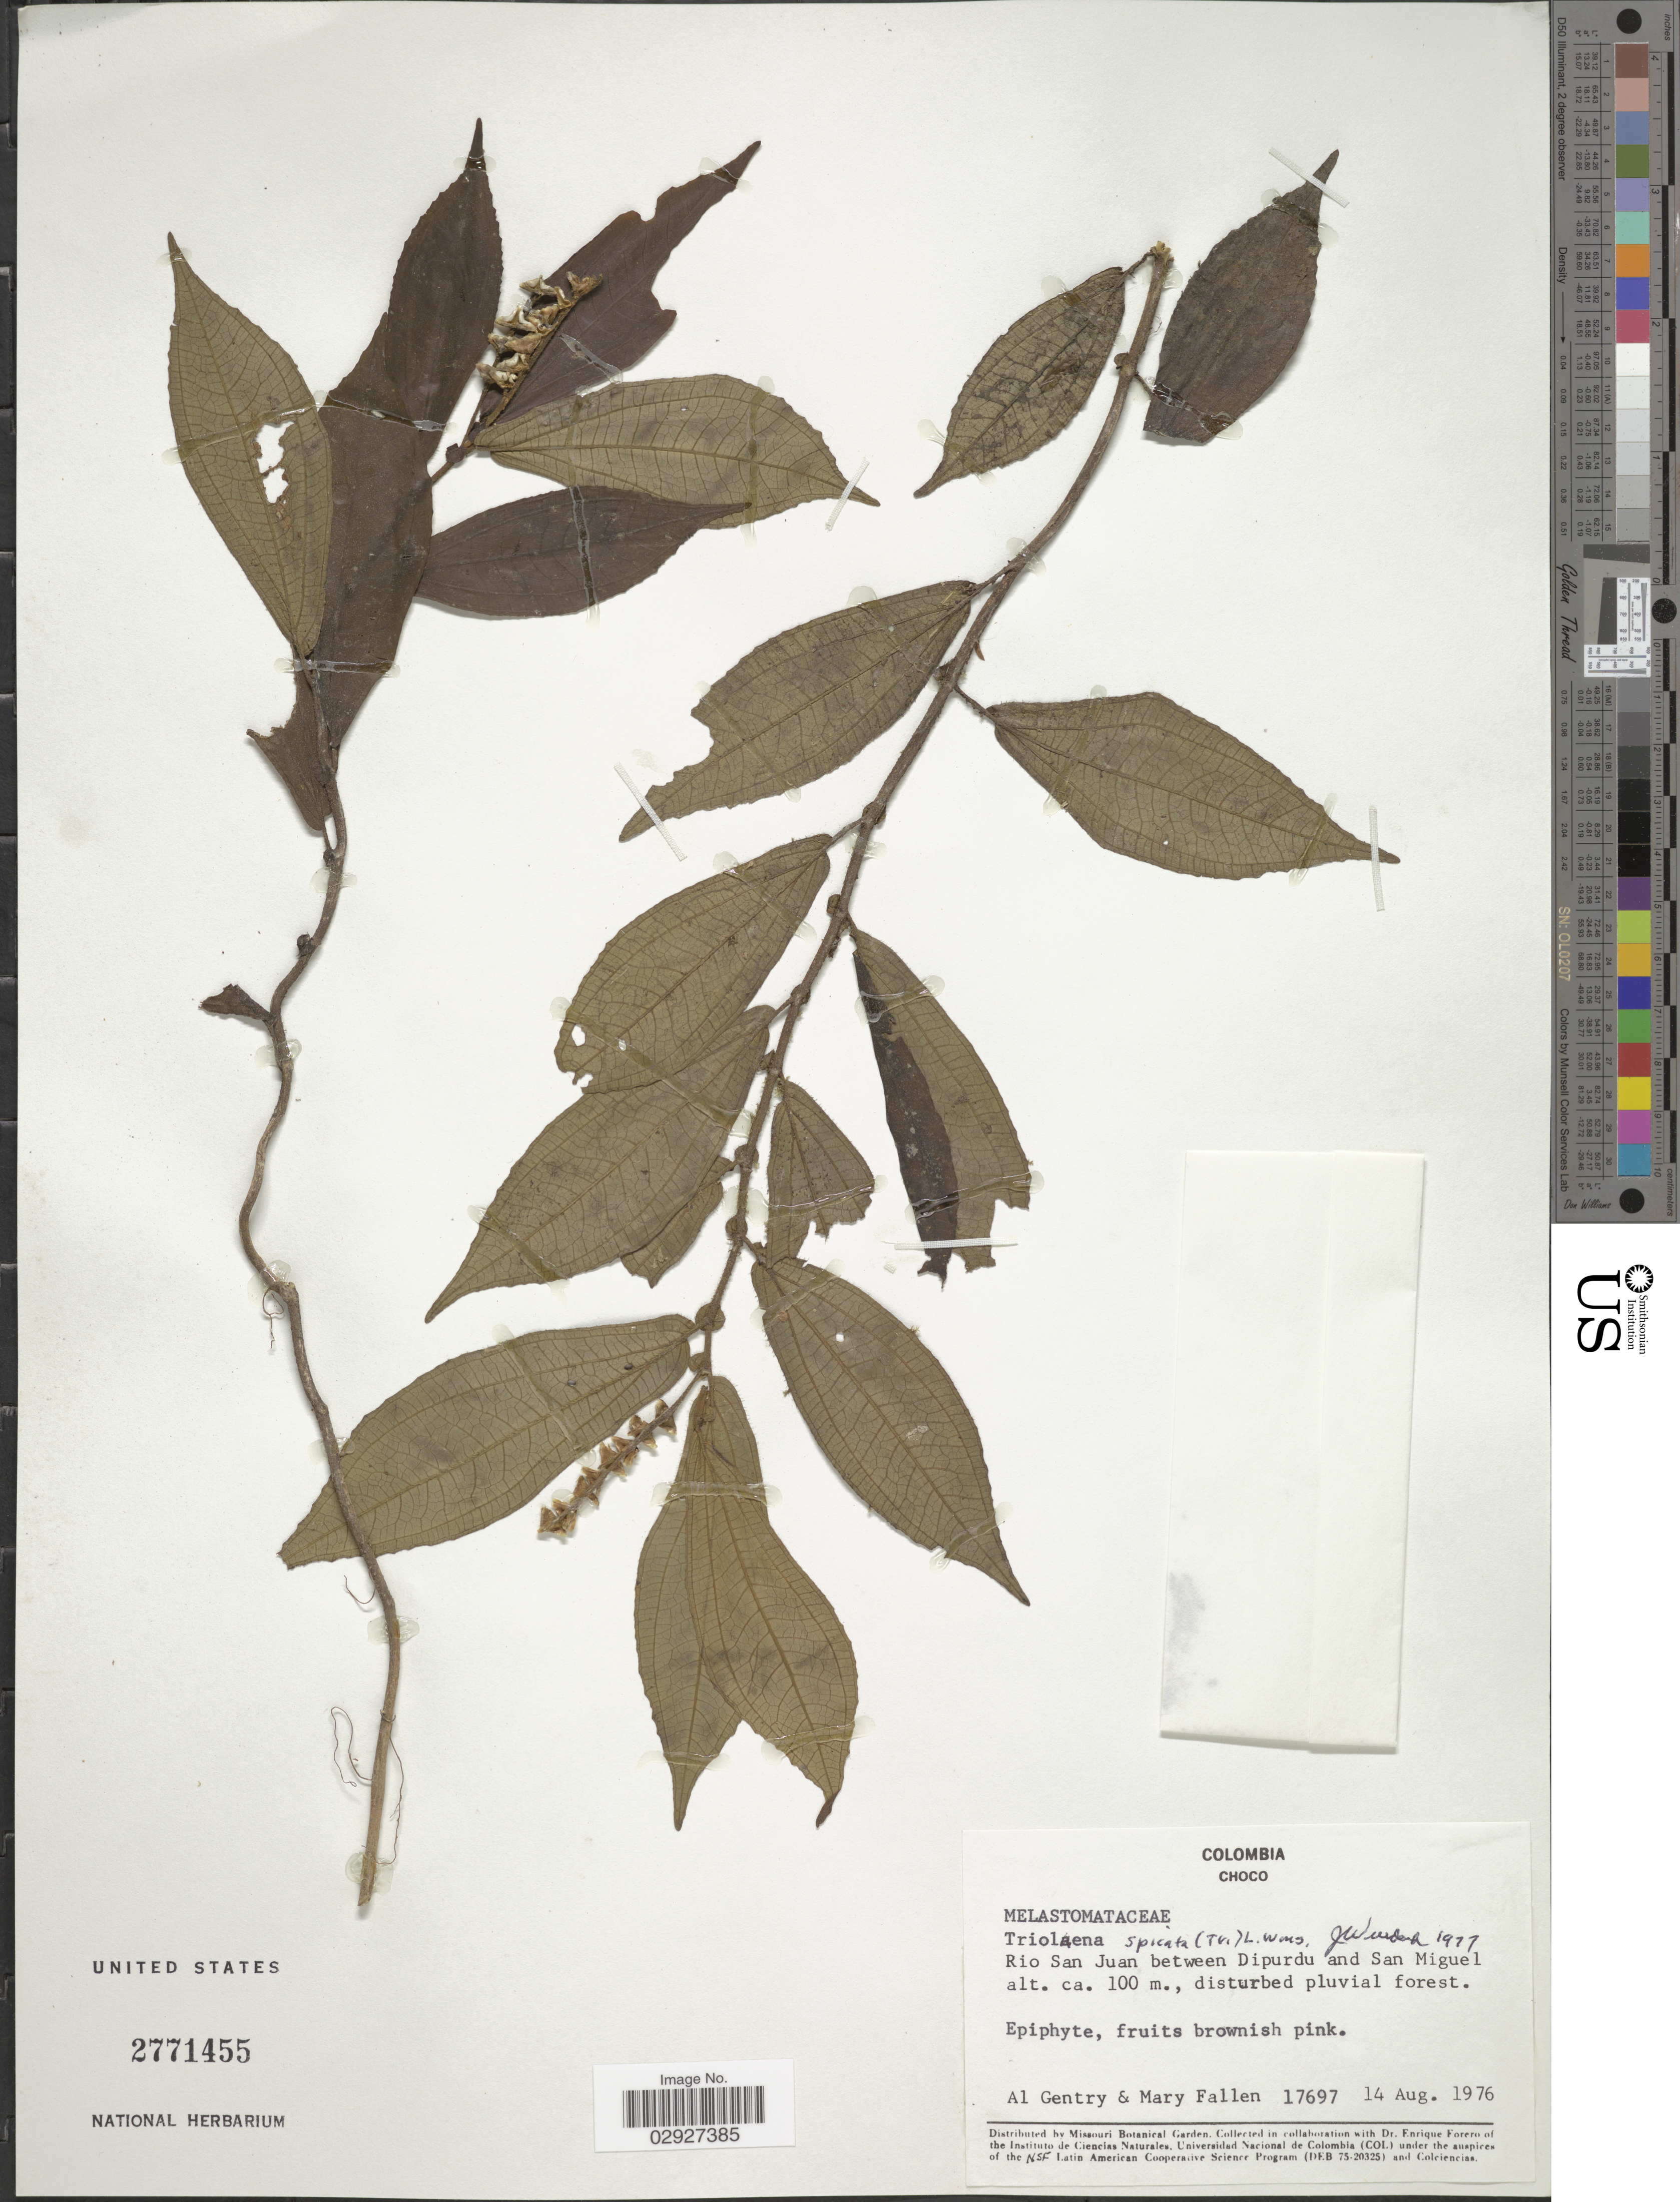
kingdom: Plantae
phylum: Tracheophyta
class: Magnoliopsida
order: Myrtales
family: Melastomataceae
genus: Triolena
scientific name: Triolena spicata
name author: (Triana) L.O. Williams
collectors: A. H. Gentry & M. Fallen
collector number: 17697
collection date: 1976-08-14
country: Colombia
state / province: Chocó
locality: Rio San Juan between Dipurdu and San Miguel.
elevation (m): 100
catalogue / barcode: US 2771455